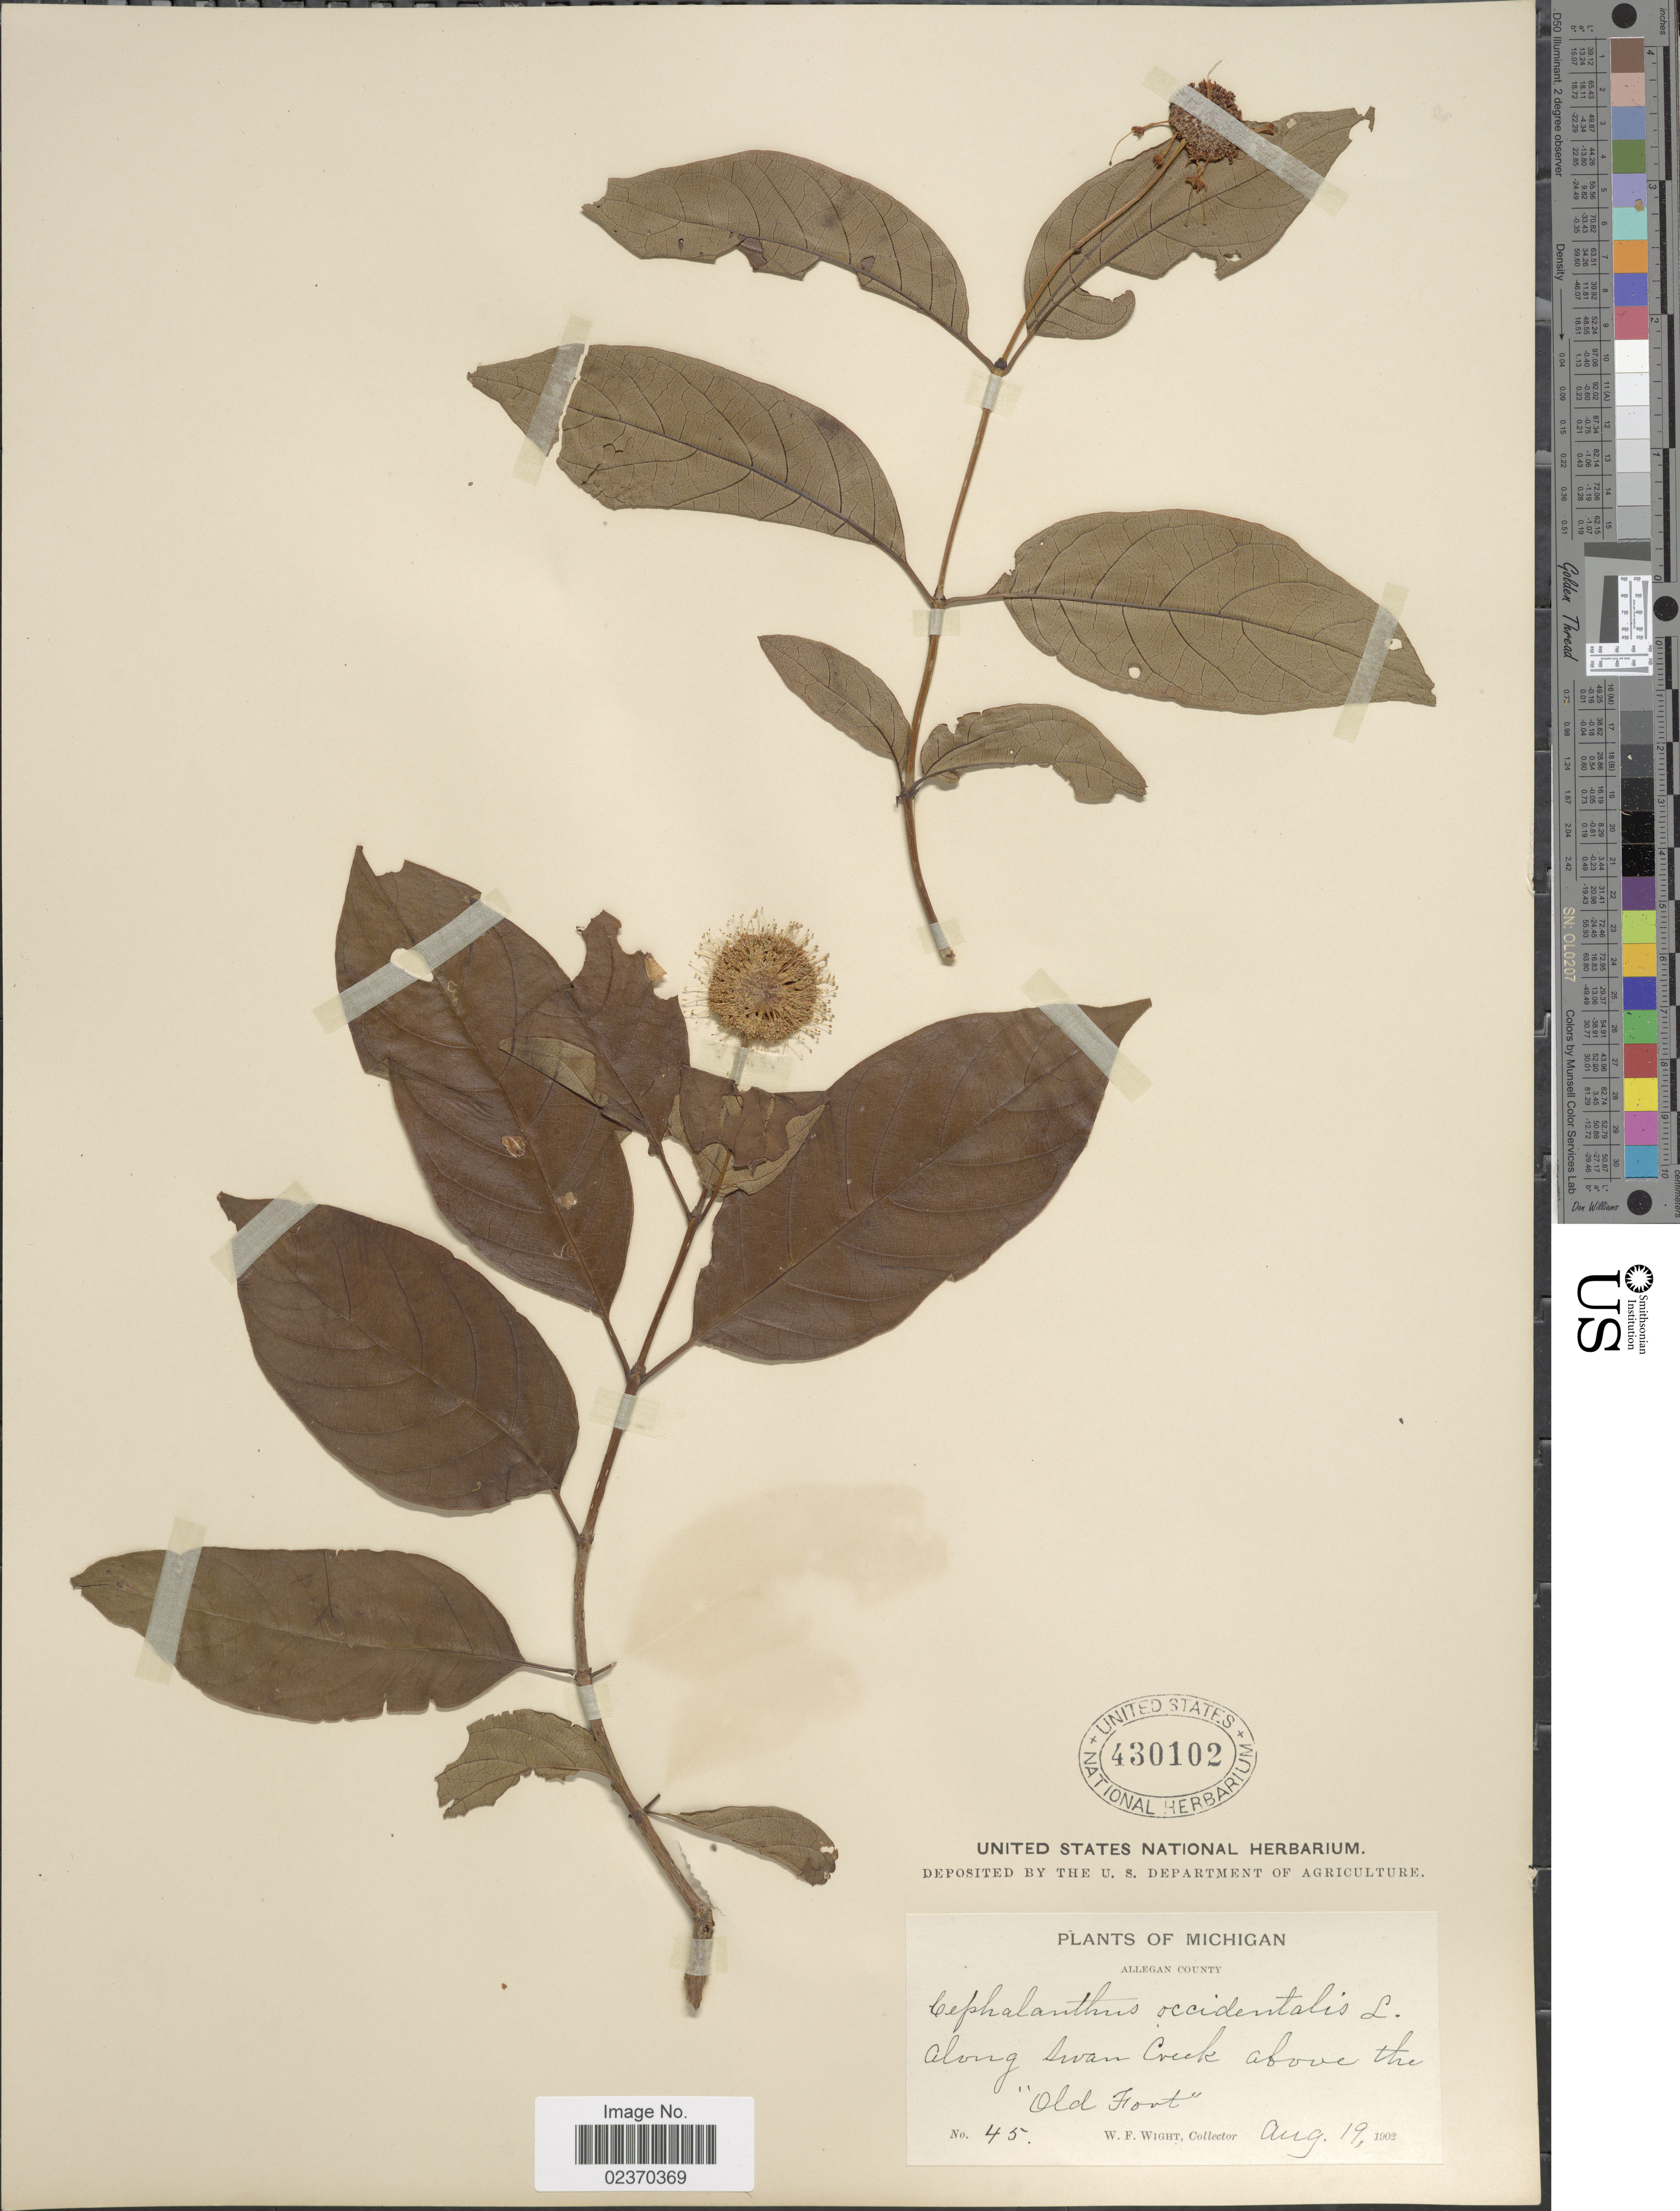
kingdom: Plantae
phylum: Tracheophyta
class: Magnoliopsida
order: Gentianales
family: Rubiaceae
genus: Cephalanthus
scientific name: Cephalanthus occidentalis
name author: L.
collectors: W. Wight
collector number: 45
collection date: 1902-08-19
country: United States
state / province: Michigan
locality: Allegan County. Along Swan Creek above the "Old Fort"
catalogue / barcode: US 430102